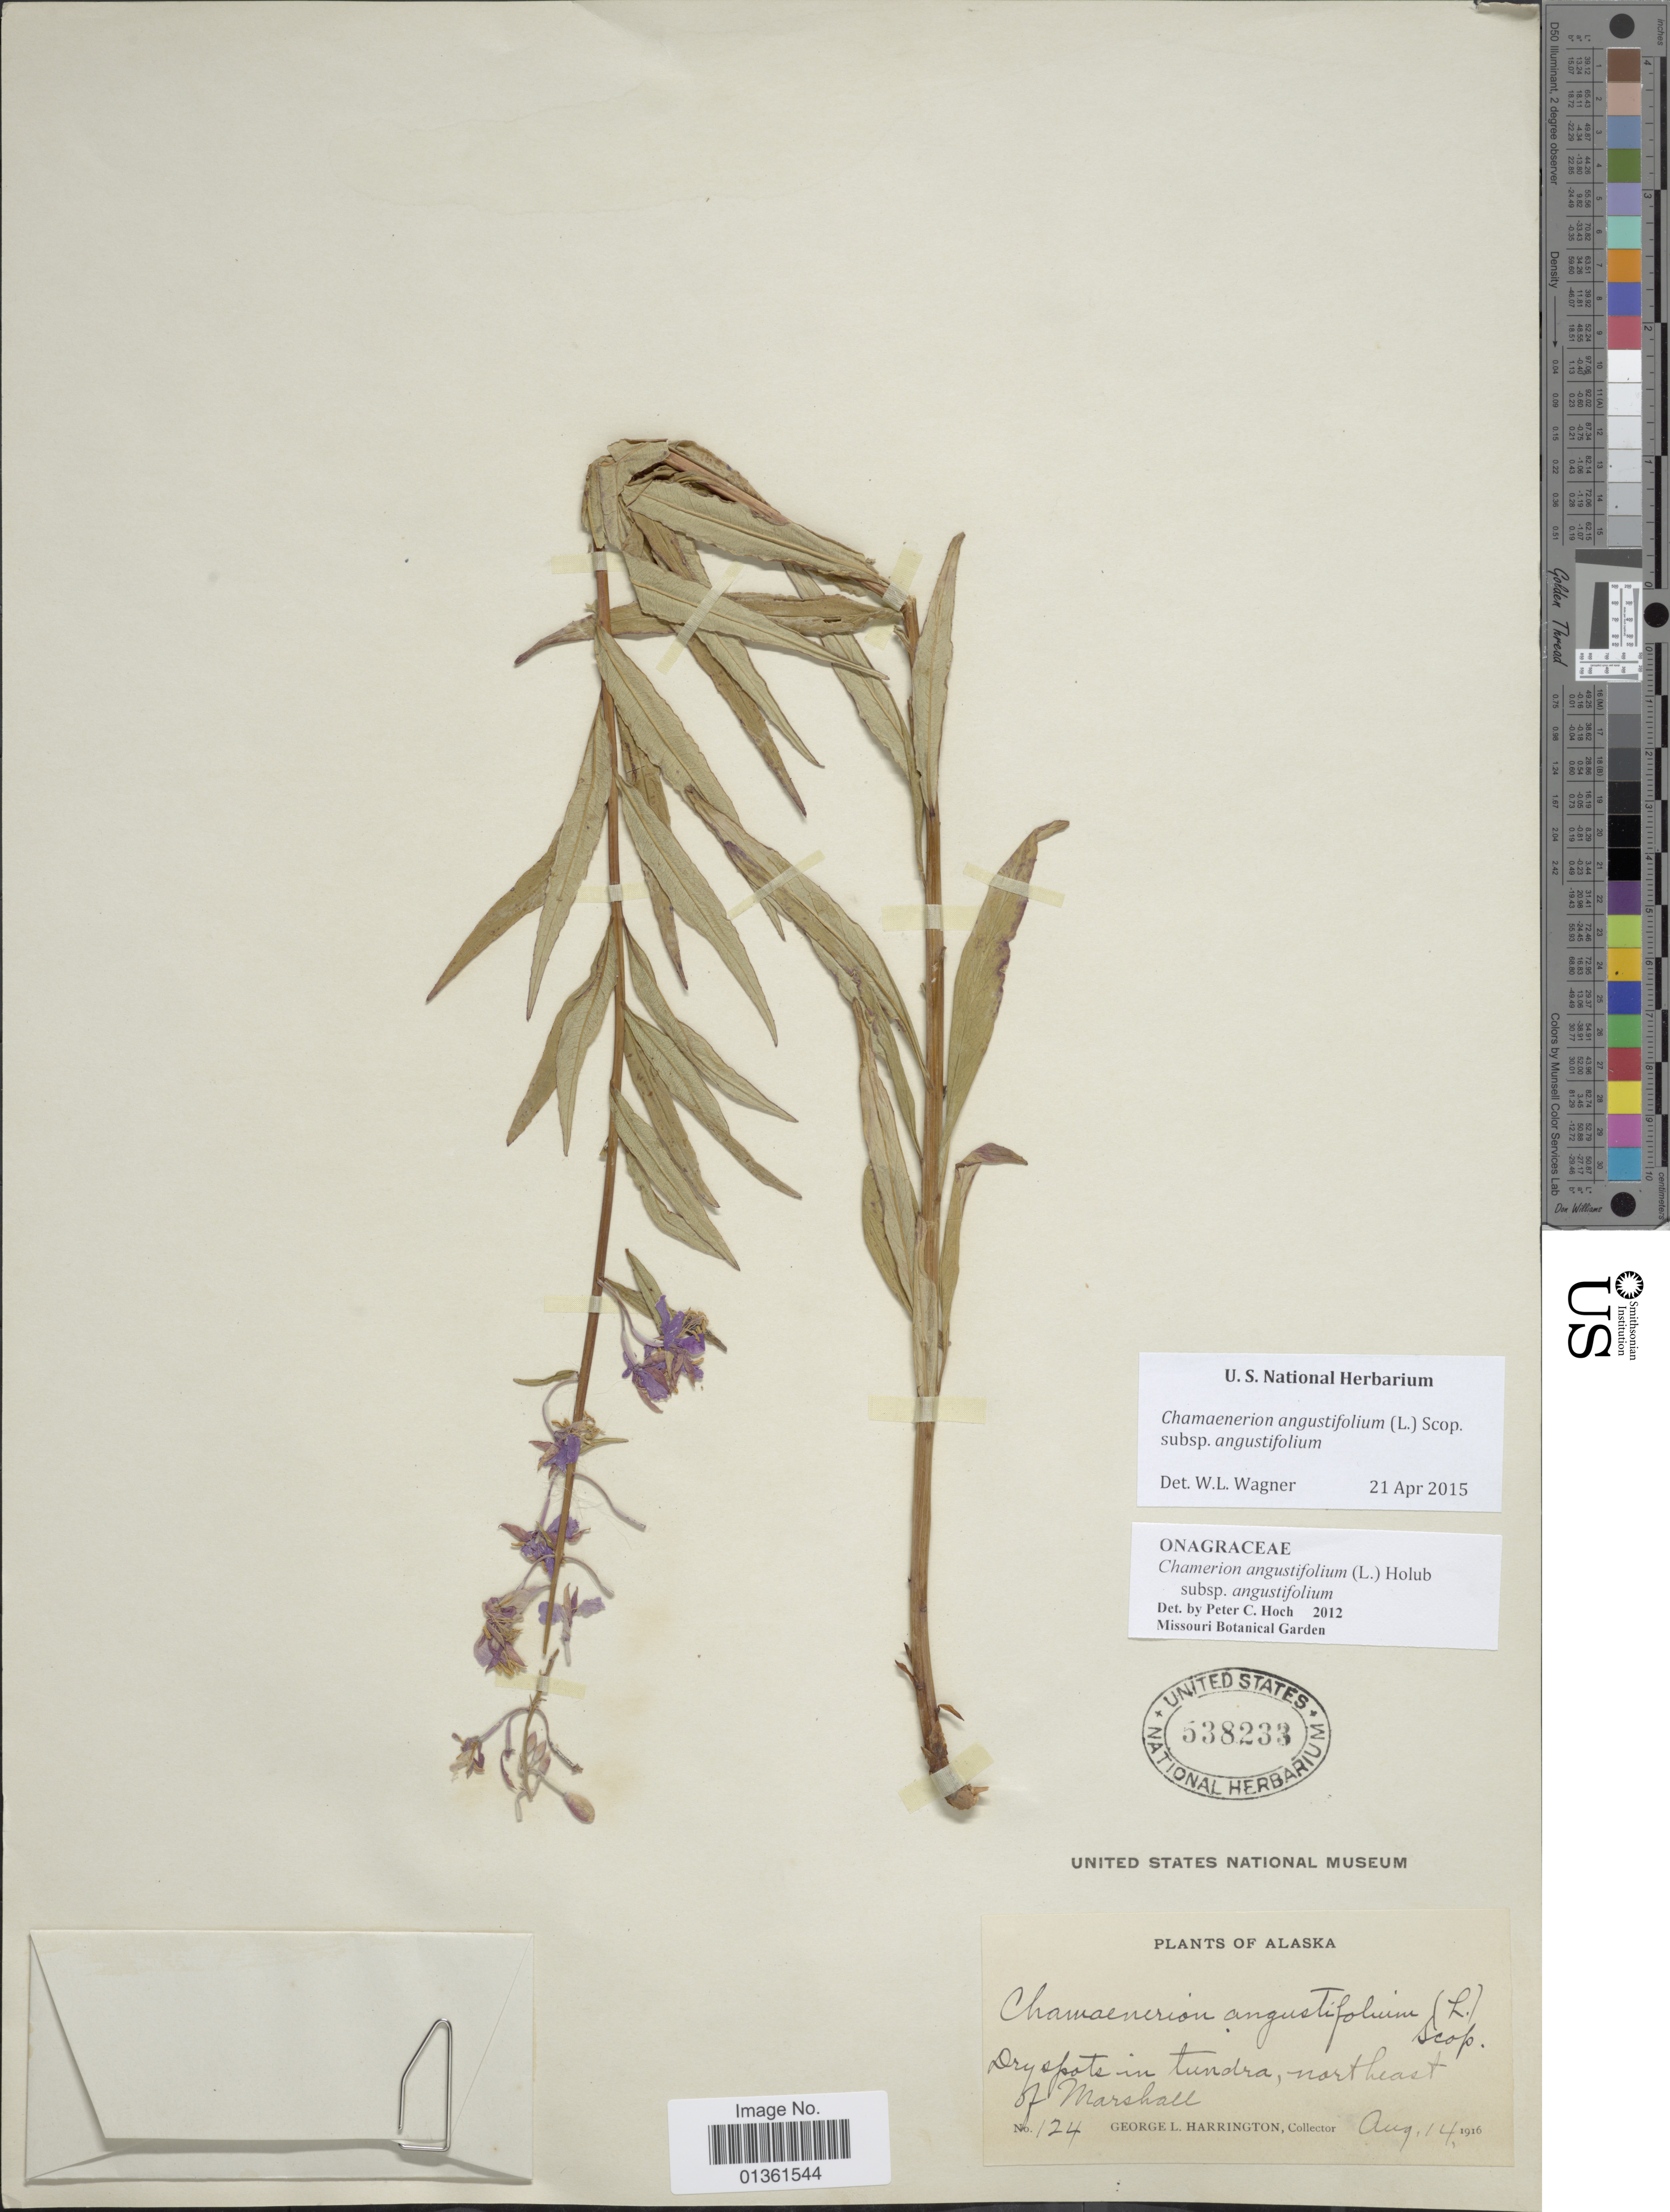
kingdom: Plantae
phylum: Tracheophyta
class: Magnoliopsida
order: Myrtales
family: Onagraceae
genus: Chamaenerion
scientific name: Chamaenerion angustifolium subsp. angustifolium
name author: (L.) Scop.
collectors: G. Harrington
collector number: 124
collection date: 1916-08-14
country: United States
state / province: Alaska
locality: Dry spots in tundra, northeast of Marshall.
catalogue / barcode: US 538233